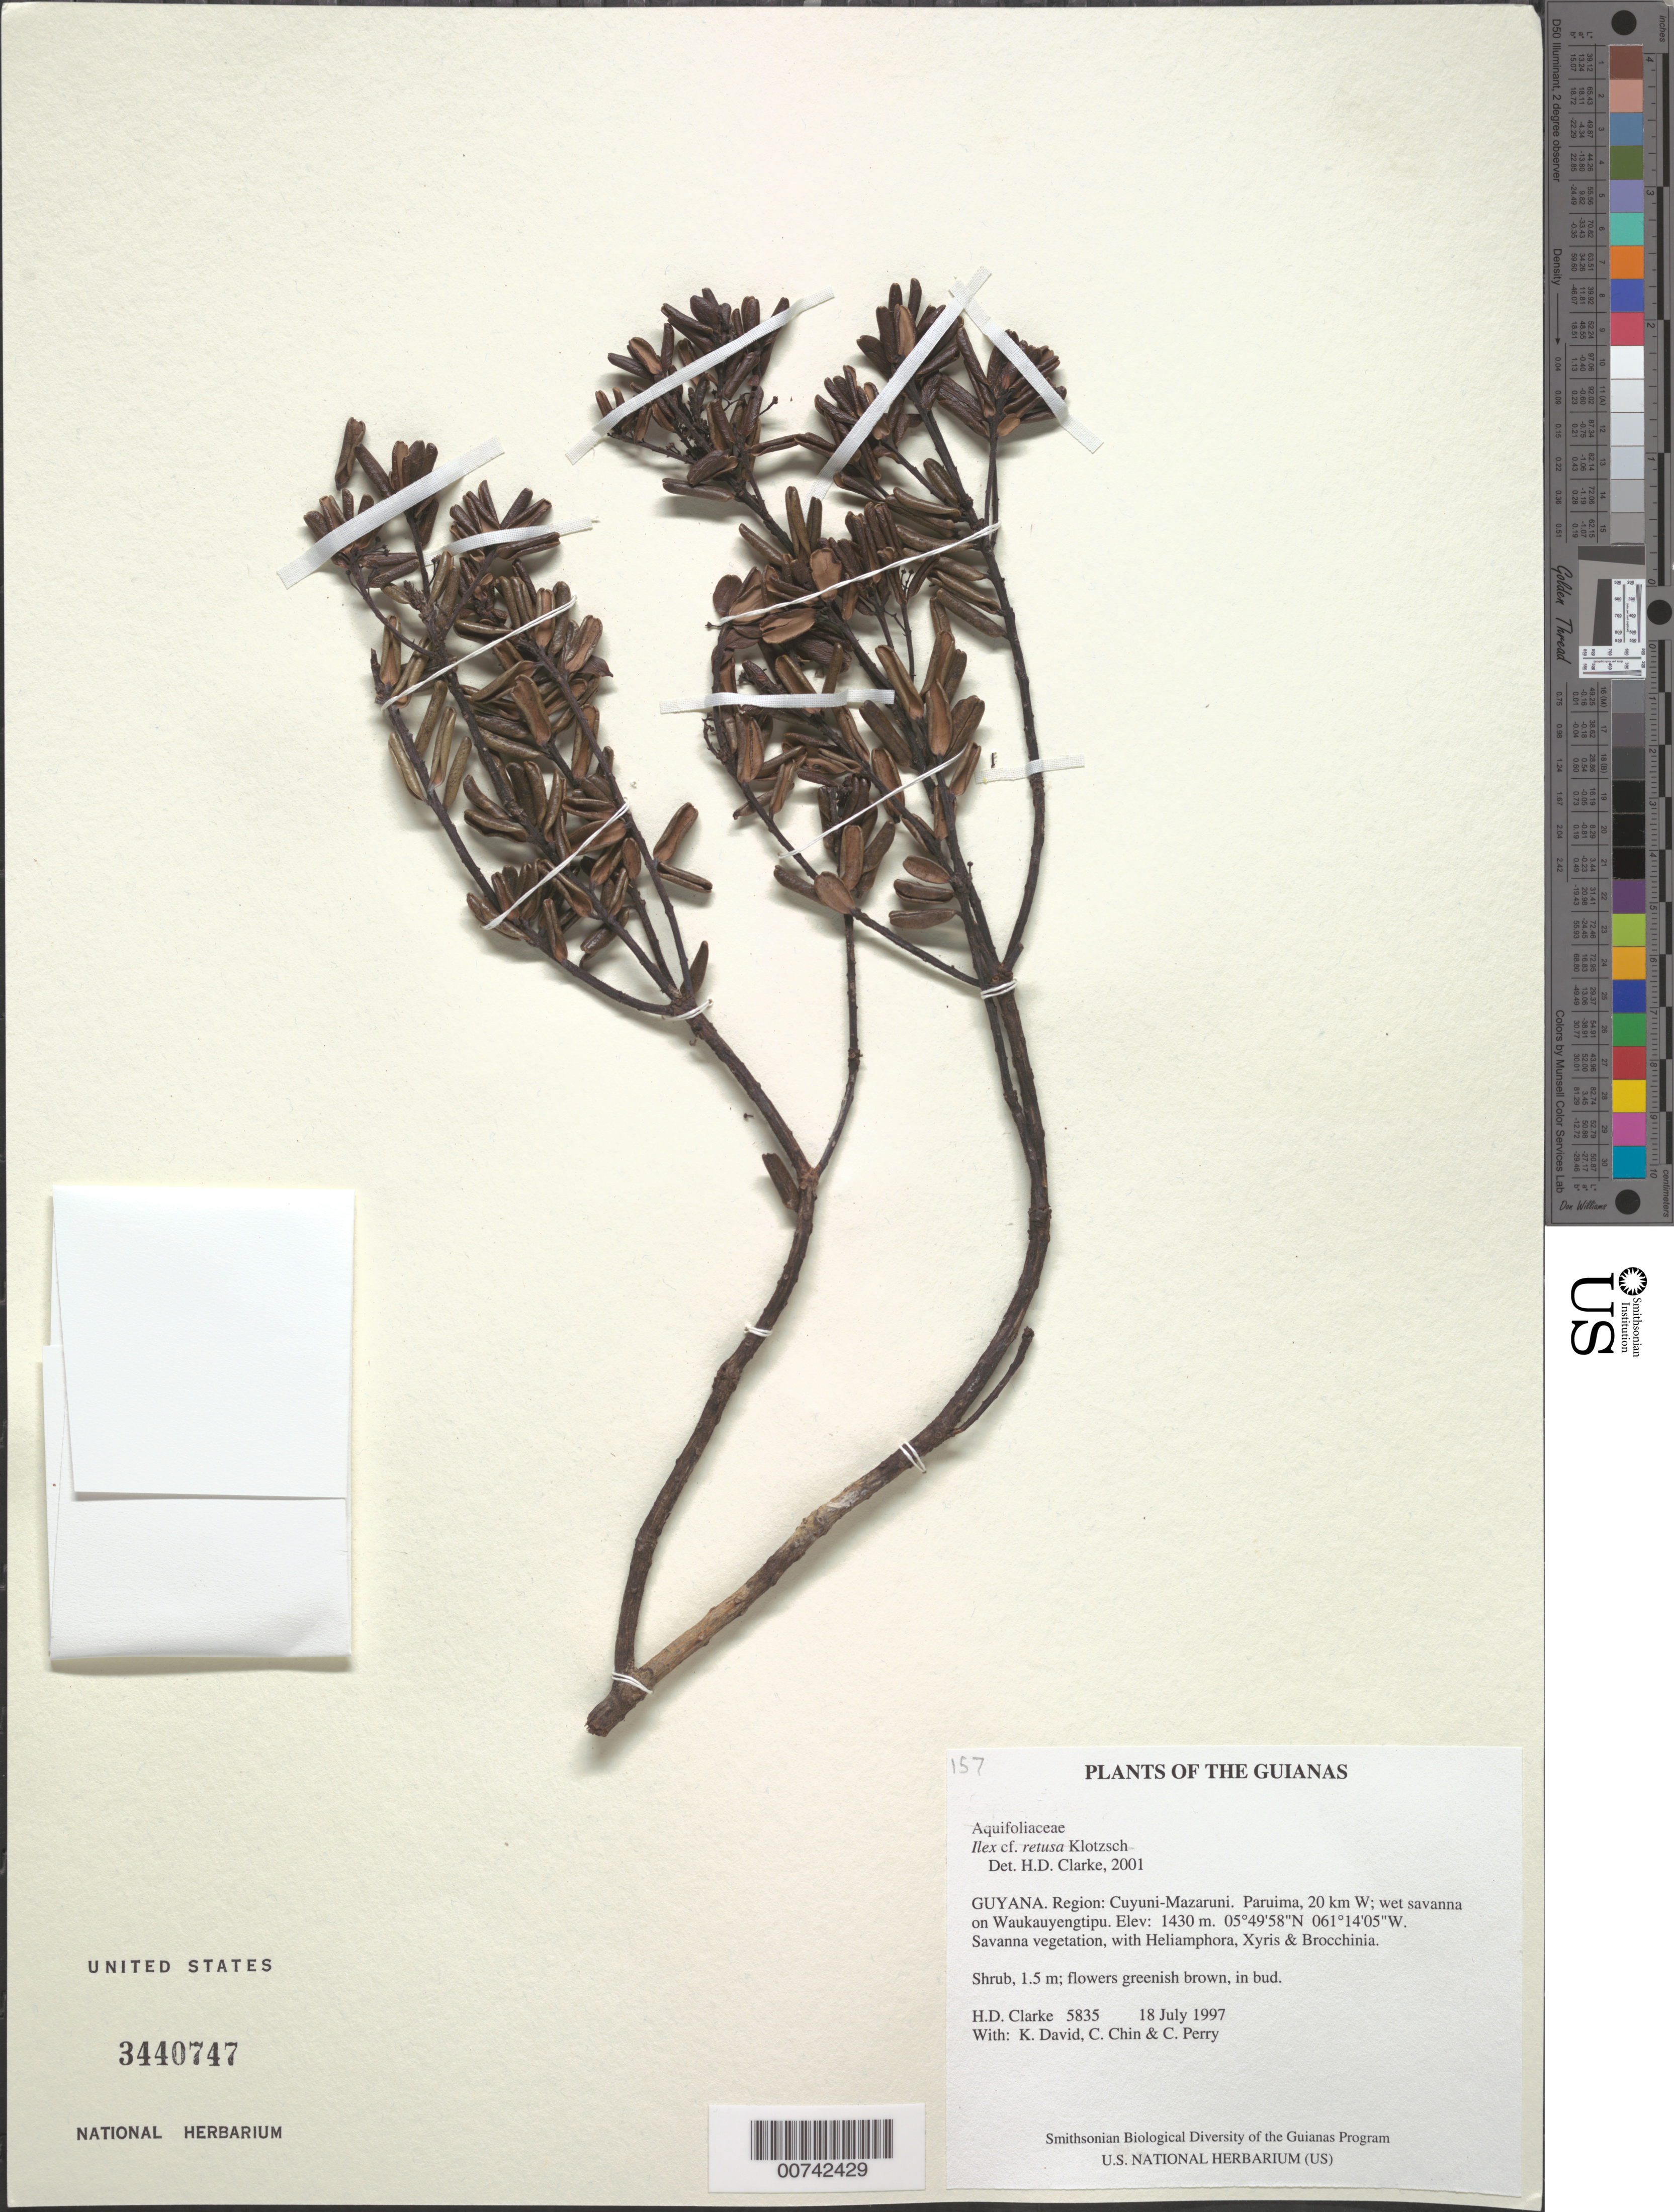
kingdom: Plantae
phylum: Tracheophyta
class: Magnoliopsida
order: Aquifoliales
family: Aquifoliaceae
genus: Ilex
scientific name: Ilex retusa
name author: Klotzsch ex Reissek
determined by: Clarke, H. D., University of North Carolina (Asheville)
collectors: H. D. Clarke, K. David, C. Chin & C. Perry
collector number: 5835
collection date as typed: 18 July 1997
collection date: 1997-07-18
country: Guyana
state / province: Cuyuni-Mazaruni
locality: Paruima, 20 km W; wet savanna on Waukauyengtipu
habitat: Savanna vegetation, with Heliamphora, Xyris & Brocchinia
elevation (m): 1430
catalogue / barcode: US 3440747